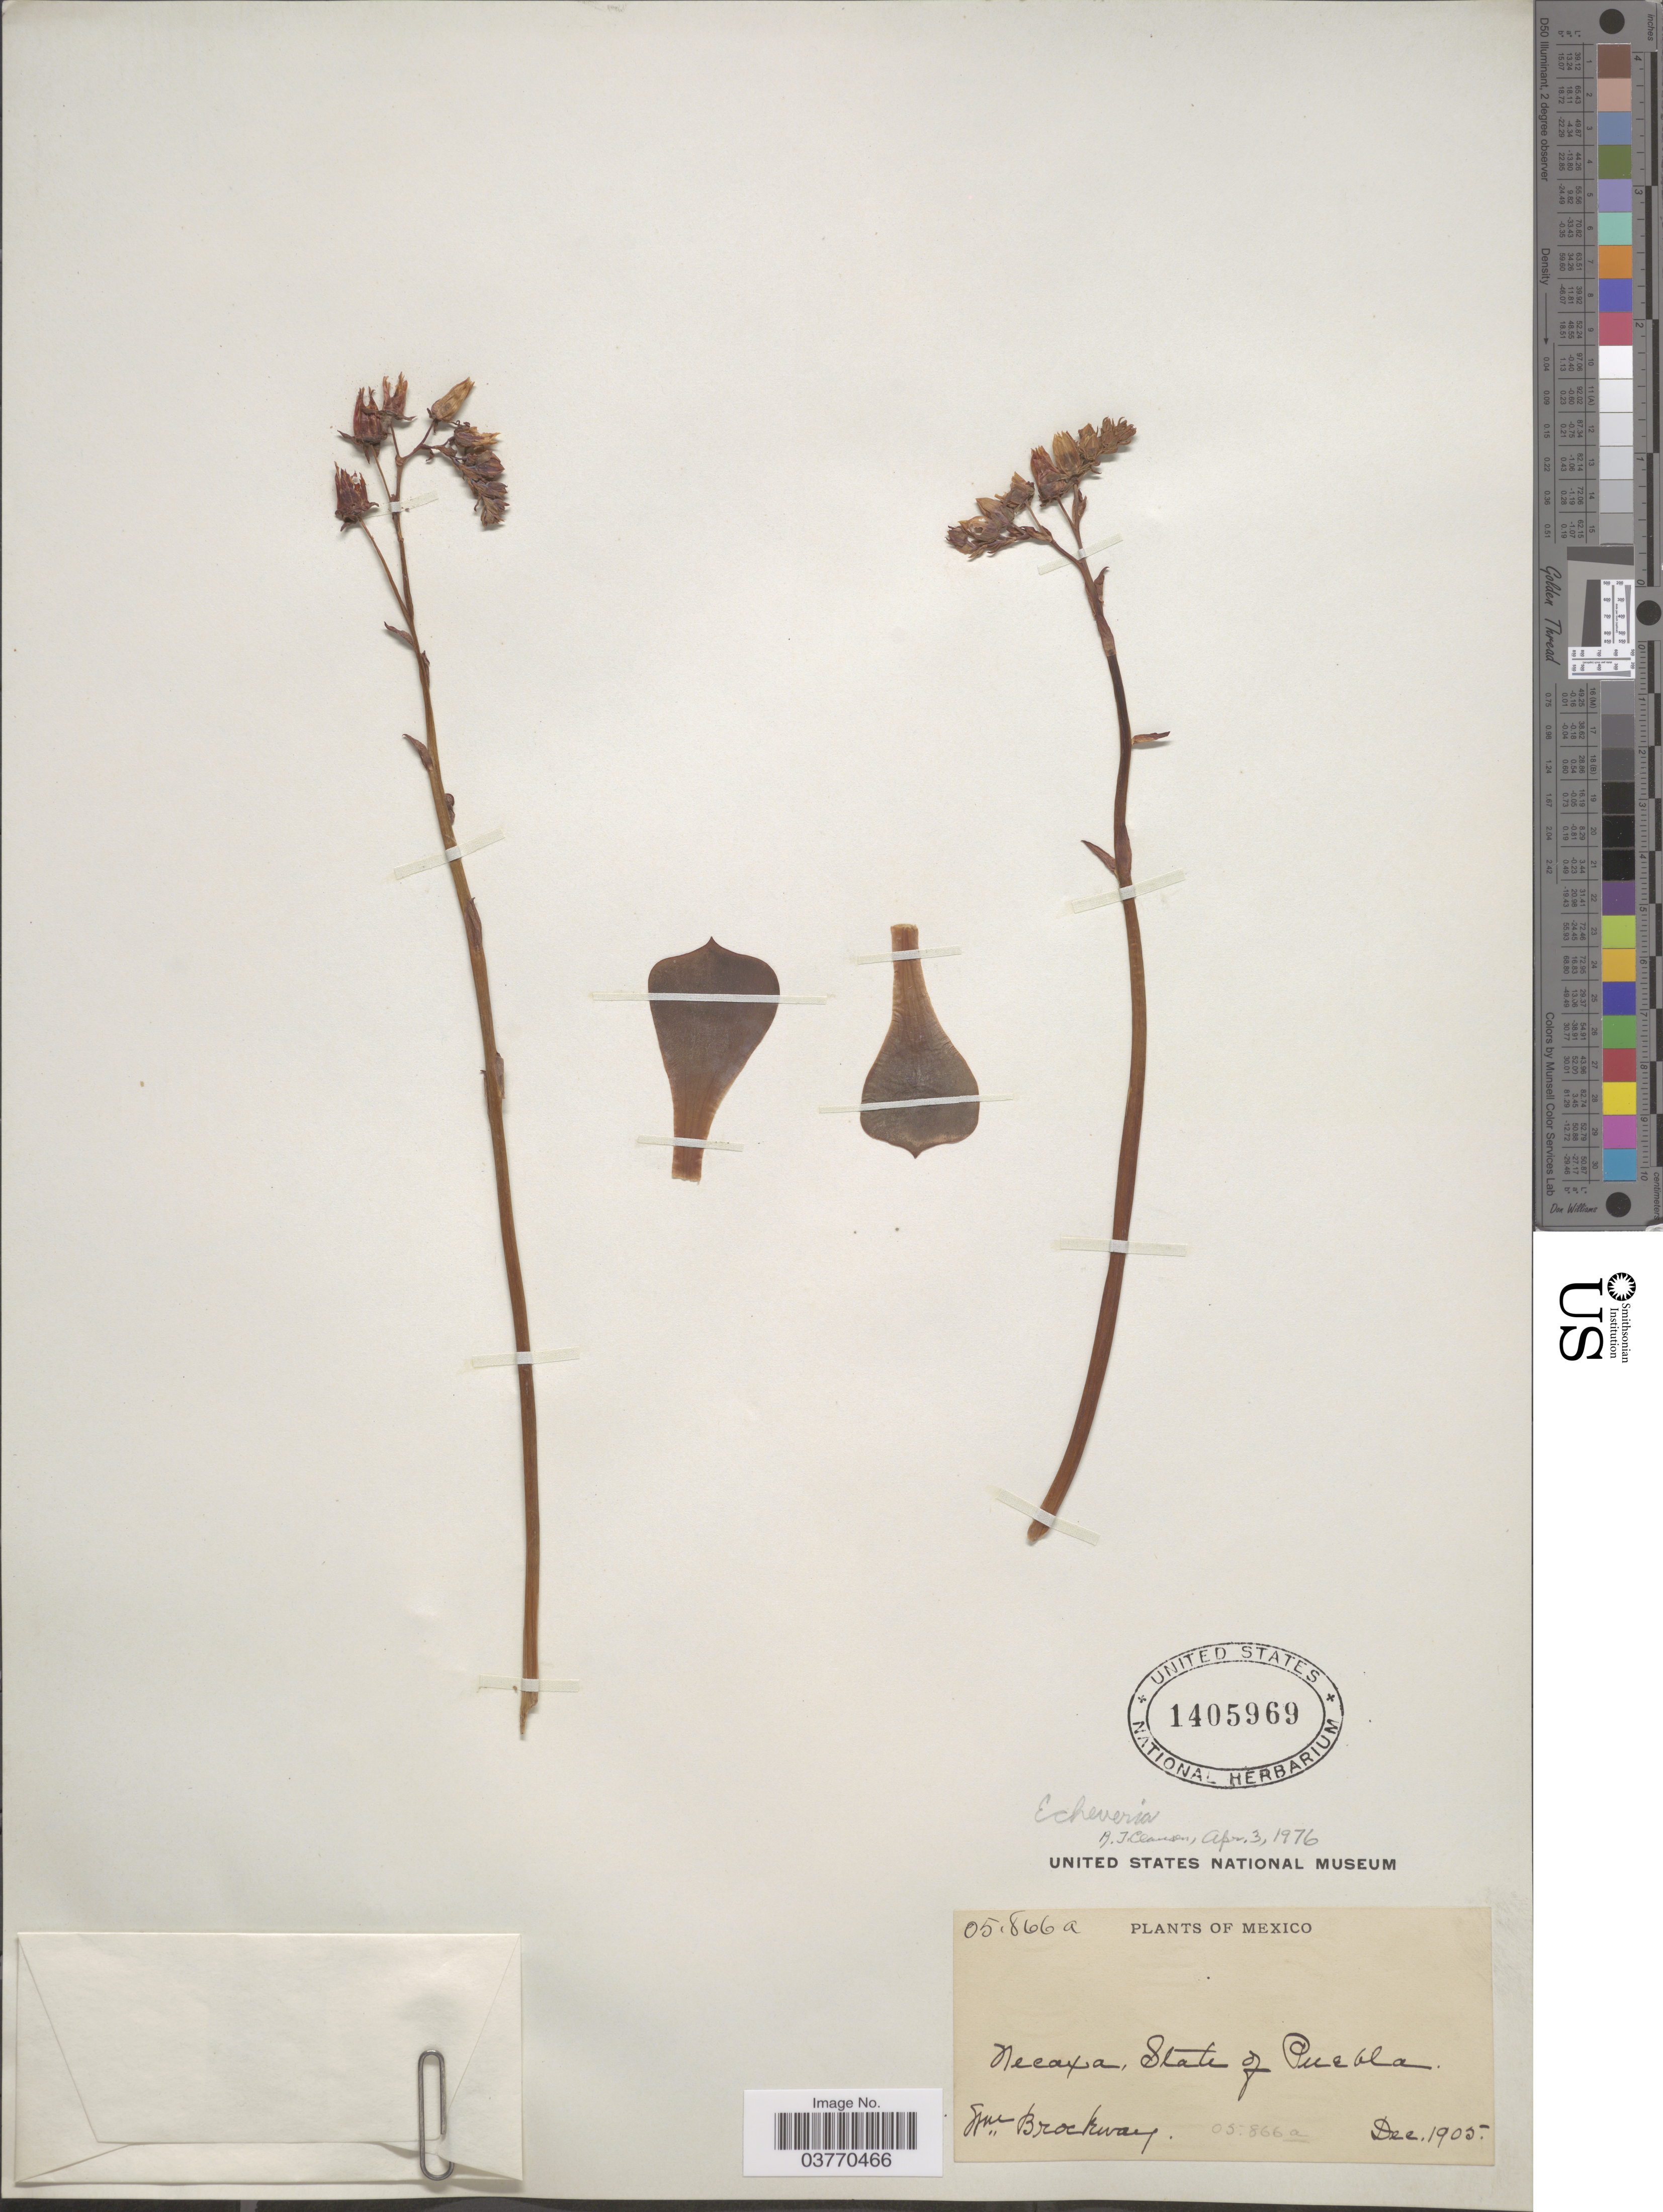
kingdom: Plantae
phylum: Tracheophyta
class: Magnoliopsida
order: Saxifragales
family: Crassulaceae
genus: Echeveria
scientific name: Echeveria sp.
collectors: W. Brockway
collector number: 05866a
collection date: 1905-12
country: Mexico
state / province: Puebla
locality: Necaxa.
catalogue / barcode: US 1405969